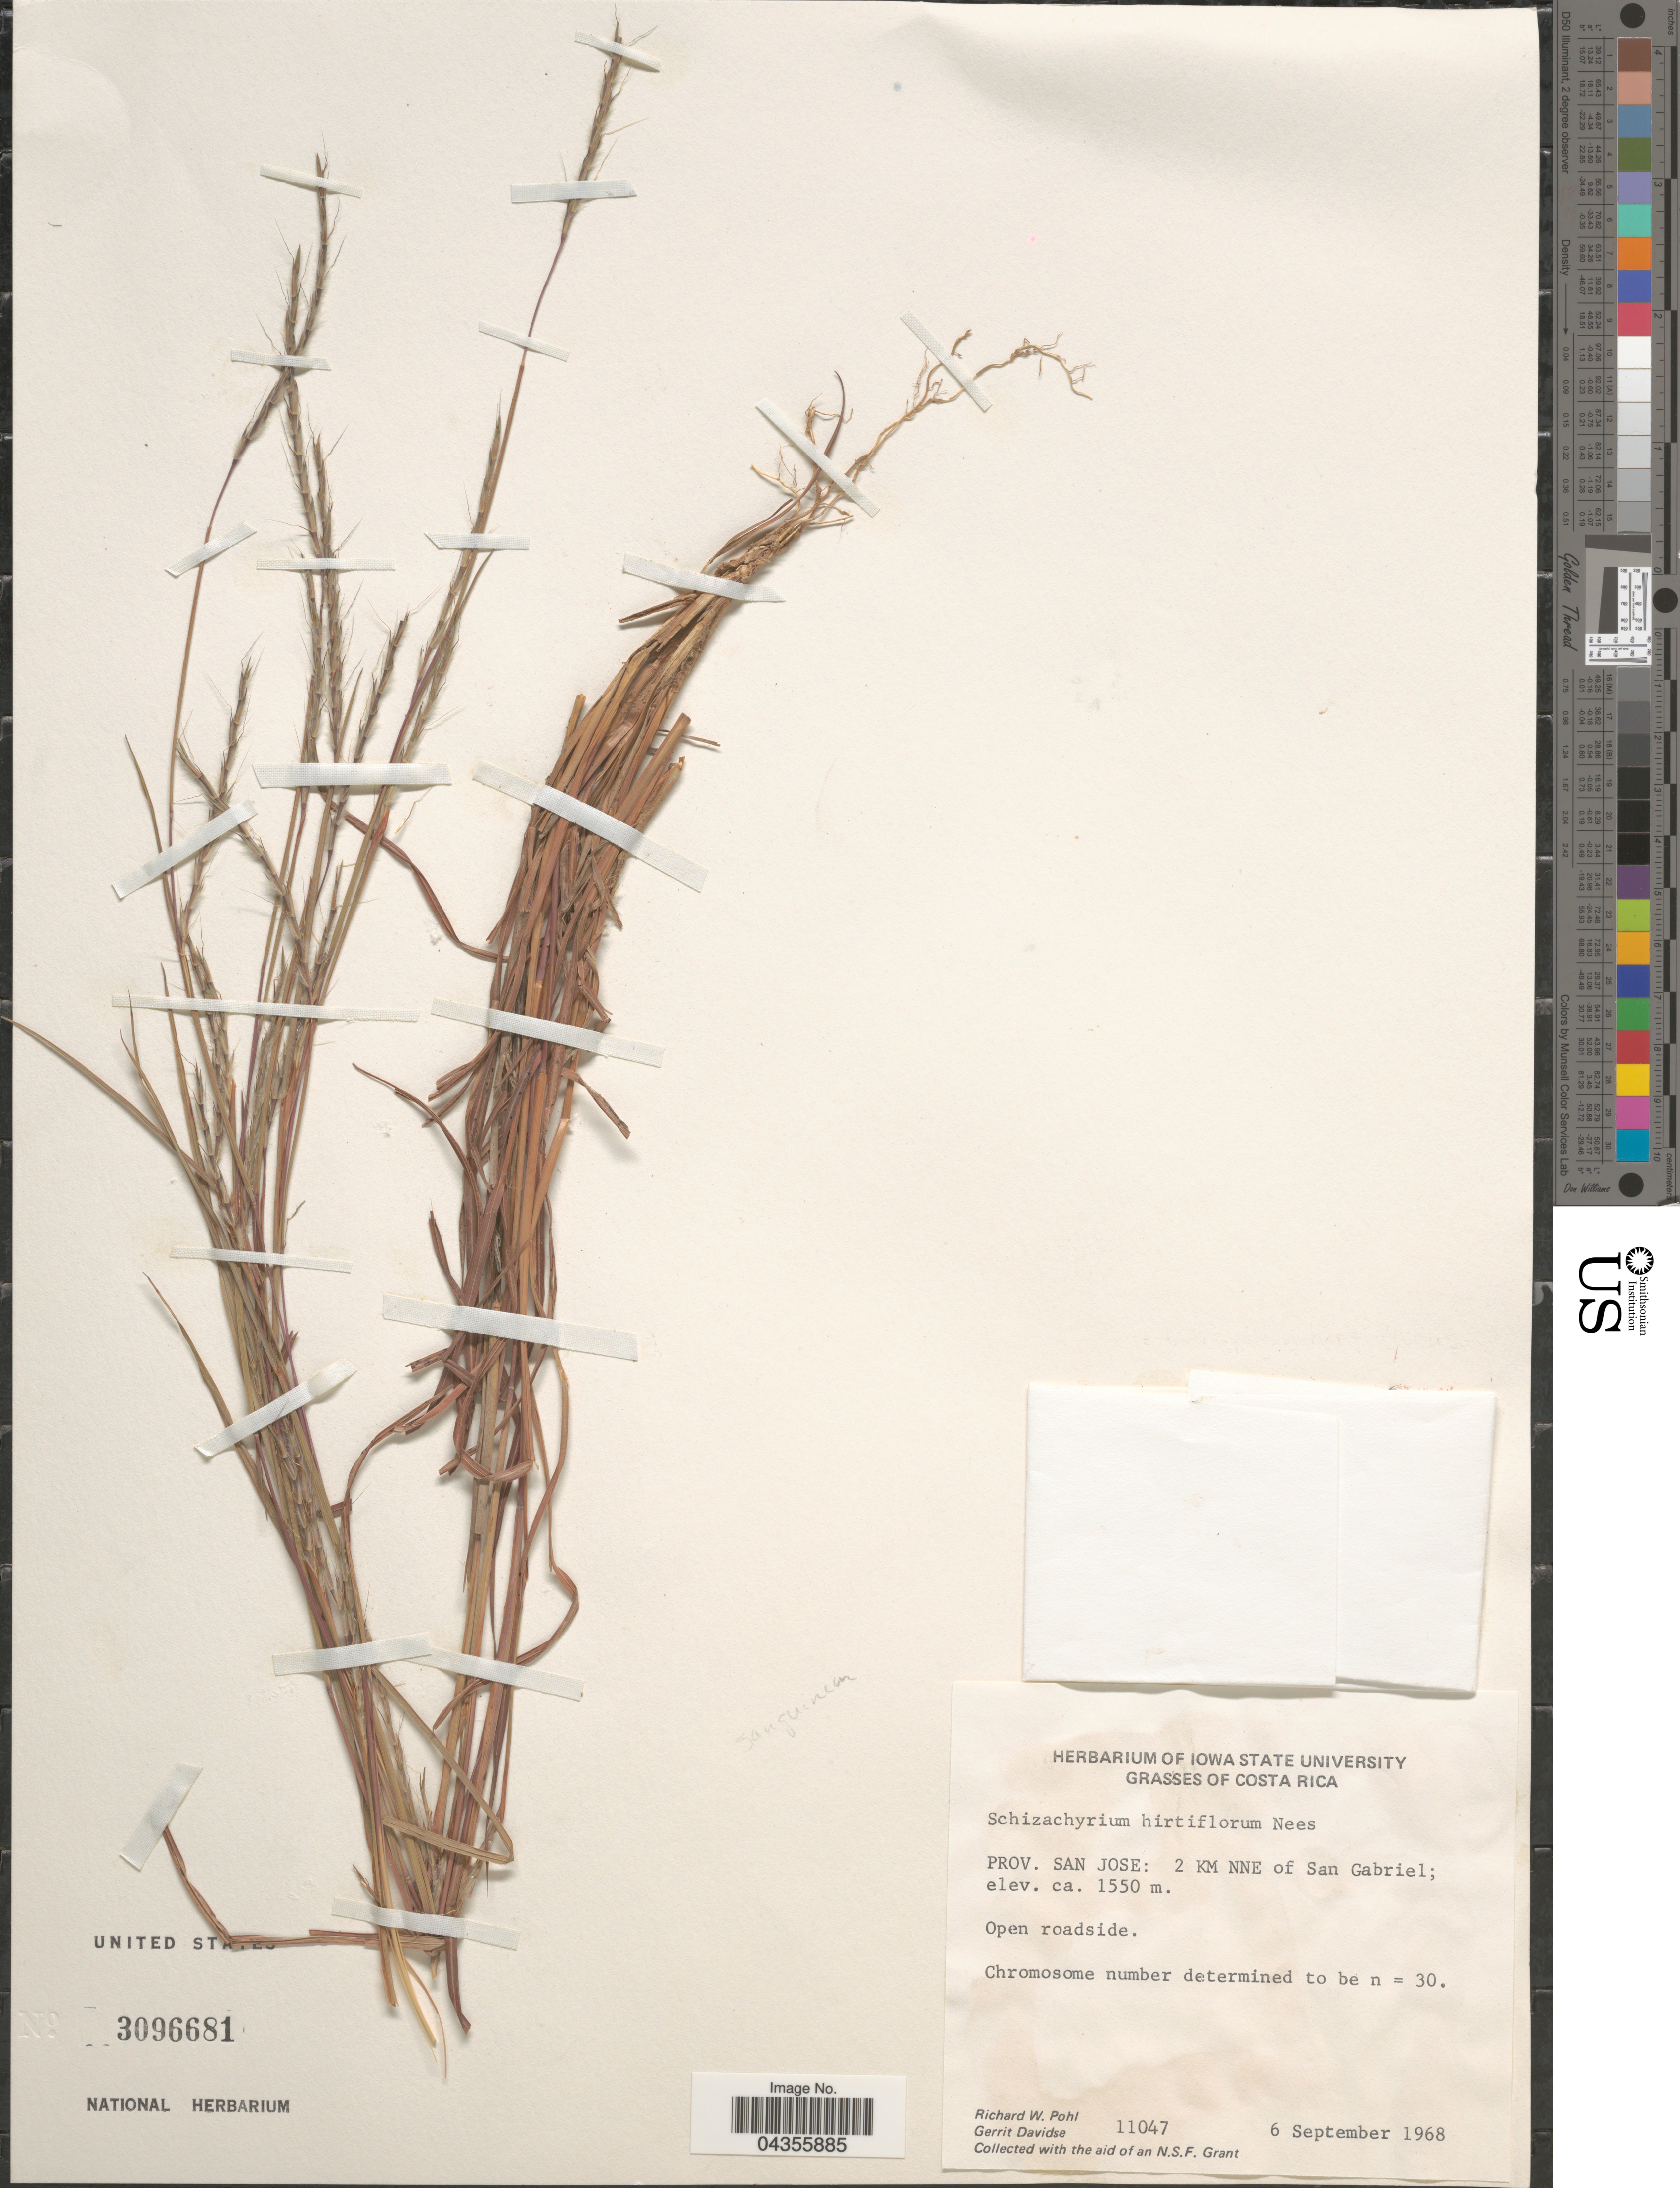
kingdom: Plantae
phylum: Tracheophyta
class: Liliopsida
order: Poales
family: Poaceae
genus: Schizachyrium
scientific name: Schizachyrium sanguineum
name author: (Retz.) Alston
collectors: R. W. Pohl & G. Davidse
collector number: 11047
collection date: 1968-09-06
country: Costa Rica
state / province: San José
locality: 2 KM NNE of San Gabriel.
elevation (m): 1550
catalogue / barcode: US 3096681